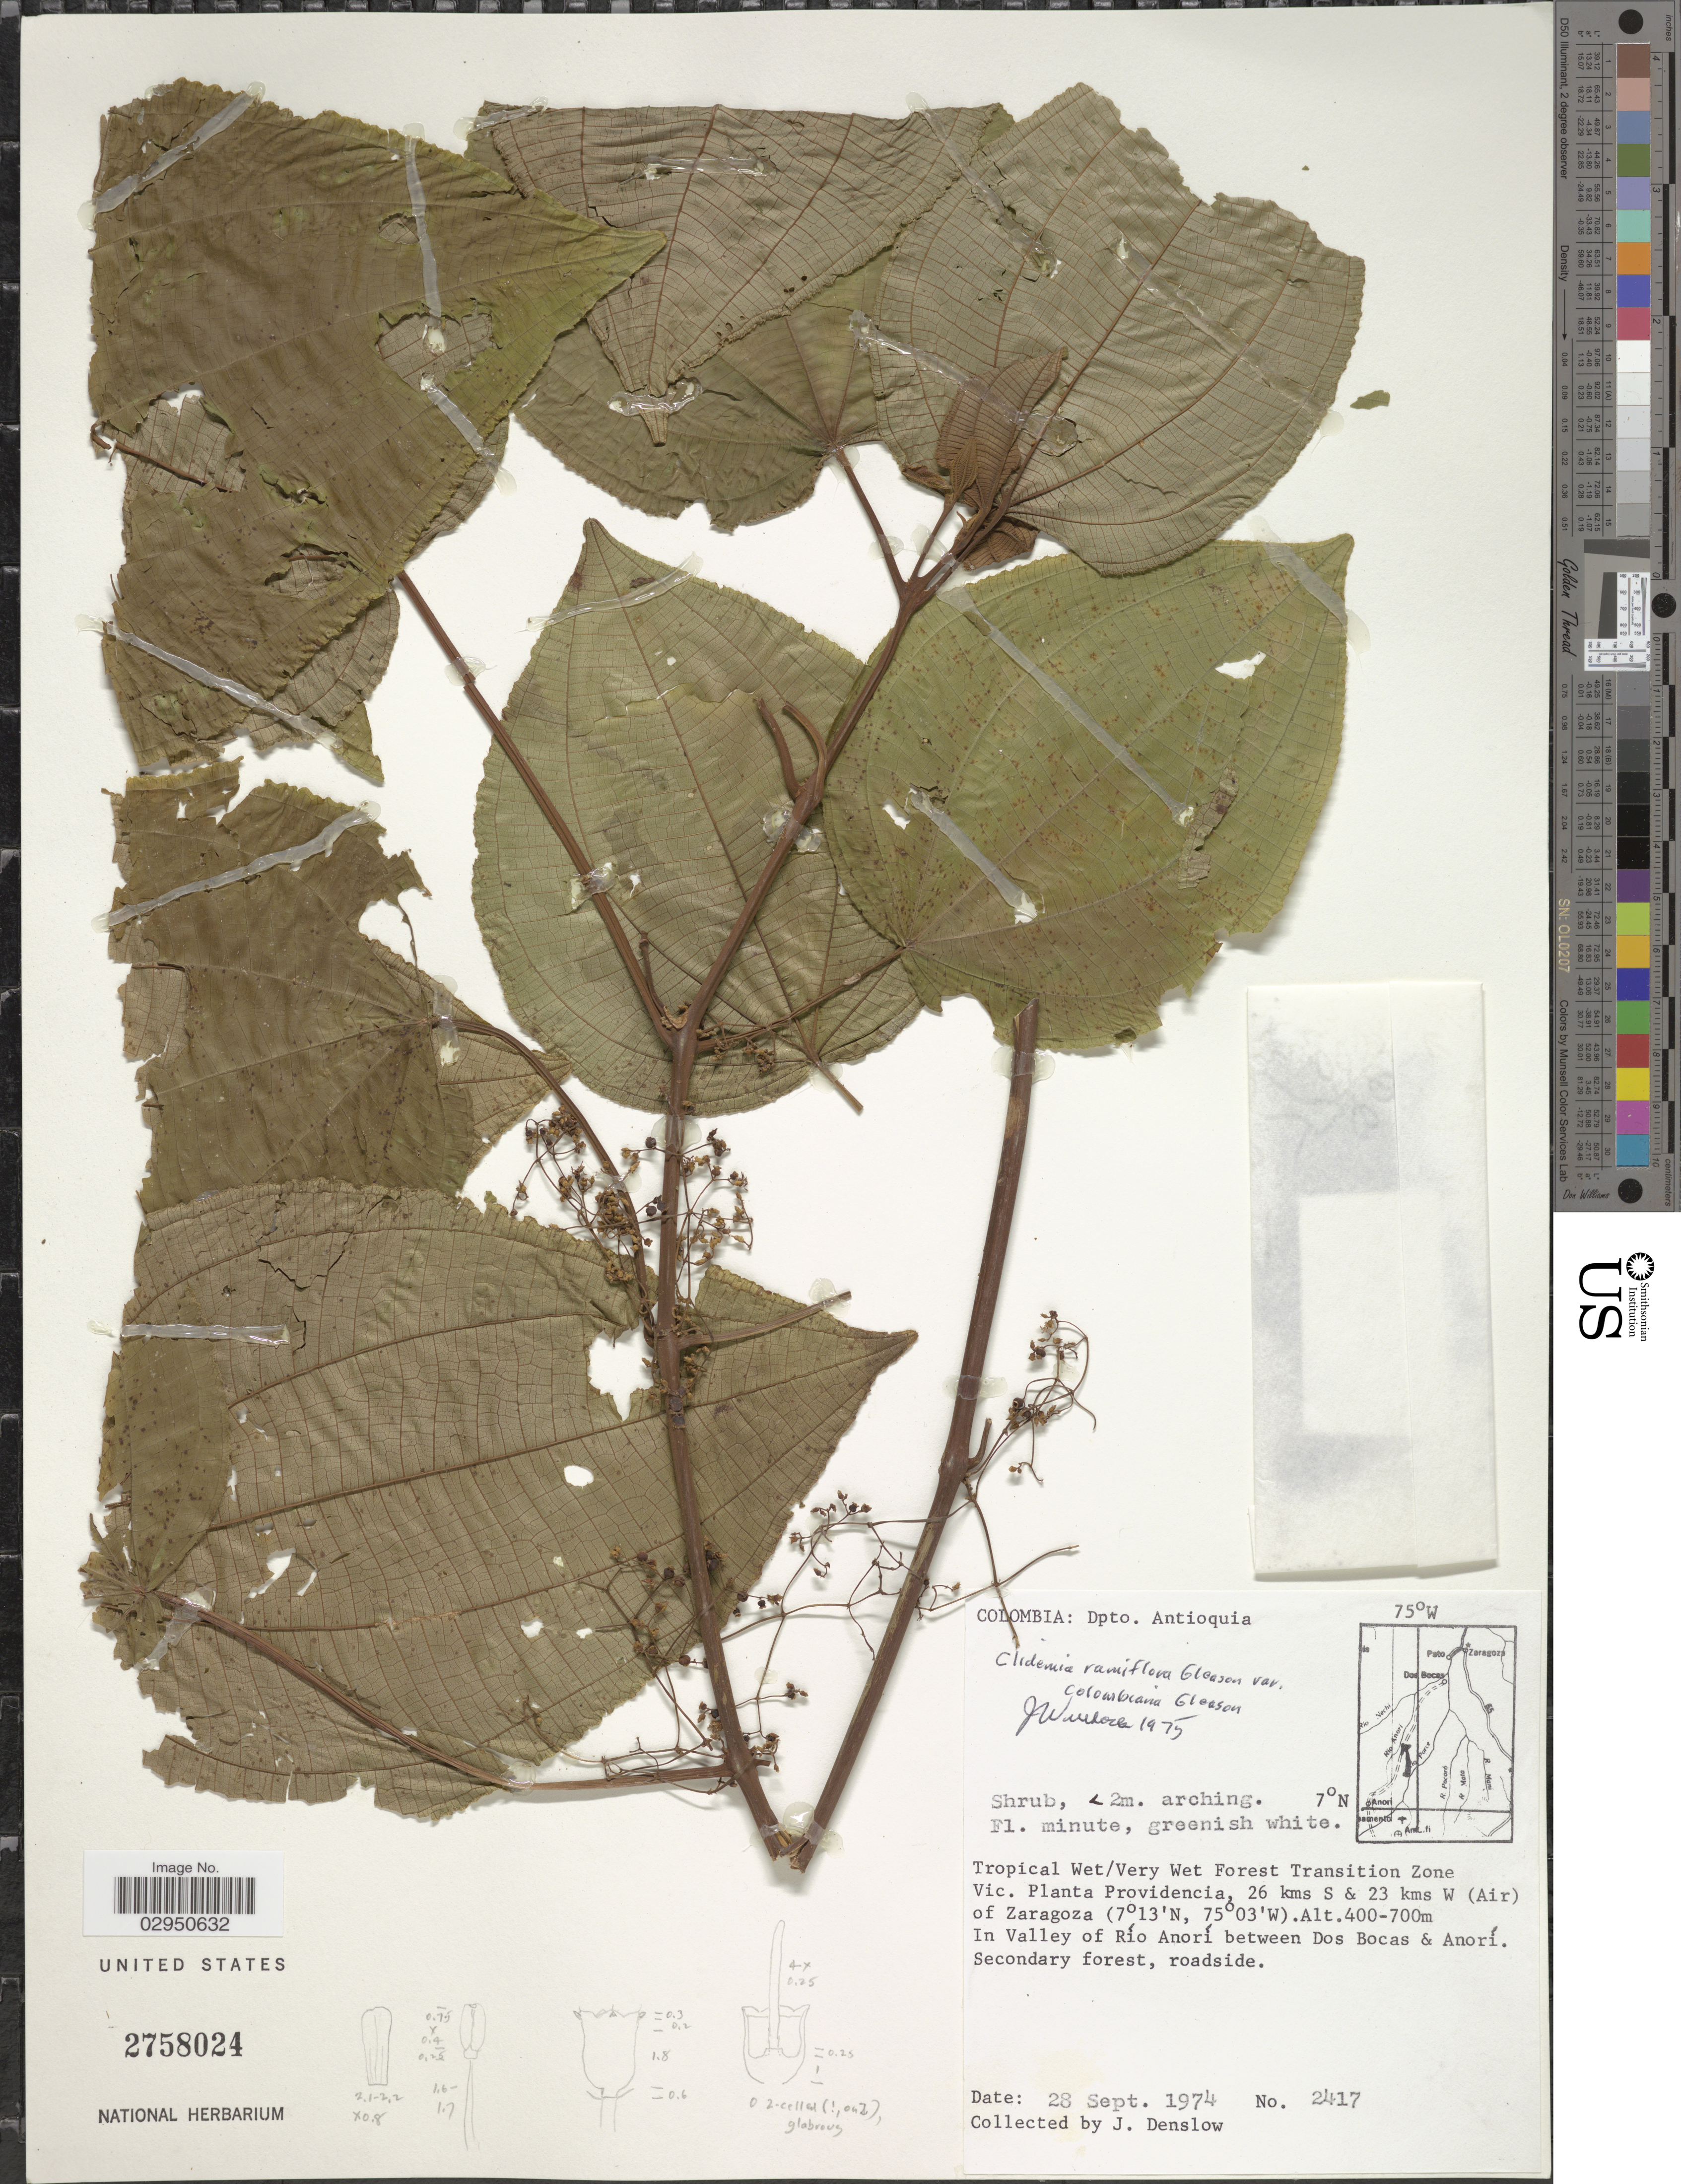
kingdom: Plantae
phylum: Tracheophyta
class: Magnoliopsida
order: Myrtales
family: Melastomataceae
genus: Clidemia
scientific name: Clidemia ostrina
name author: Gleason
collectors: J. Denslow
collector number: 2417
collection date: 1974-09-28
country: Colombia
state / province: Antioquia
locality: Dpto. Antioquia. Tropical Wet/Very Wet Forest Transition Zone. Vic. Planta Providencia, 26 kms S & 23 kms W (Air) of Zaragoza. In Valley of Río Anorí between Dos Bocas & Anorí.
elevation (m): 400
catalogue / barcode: US 2758024